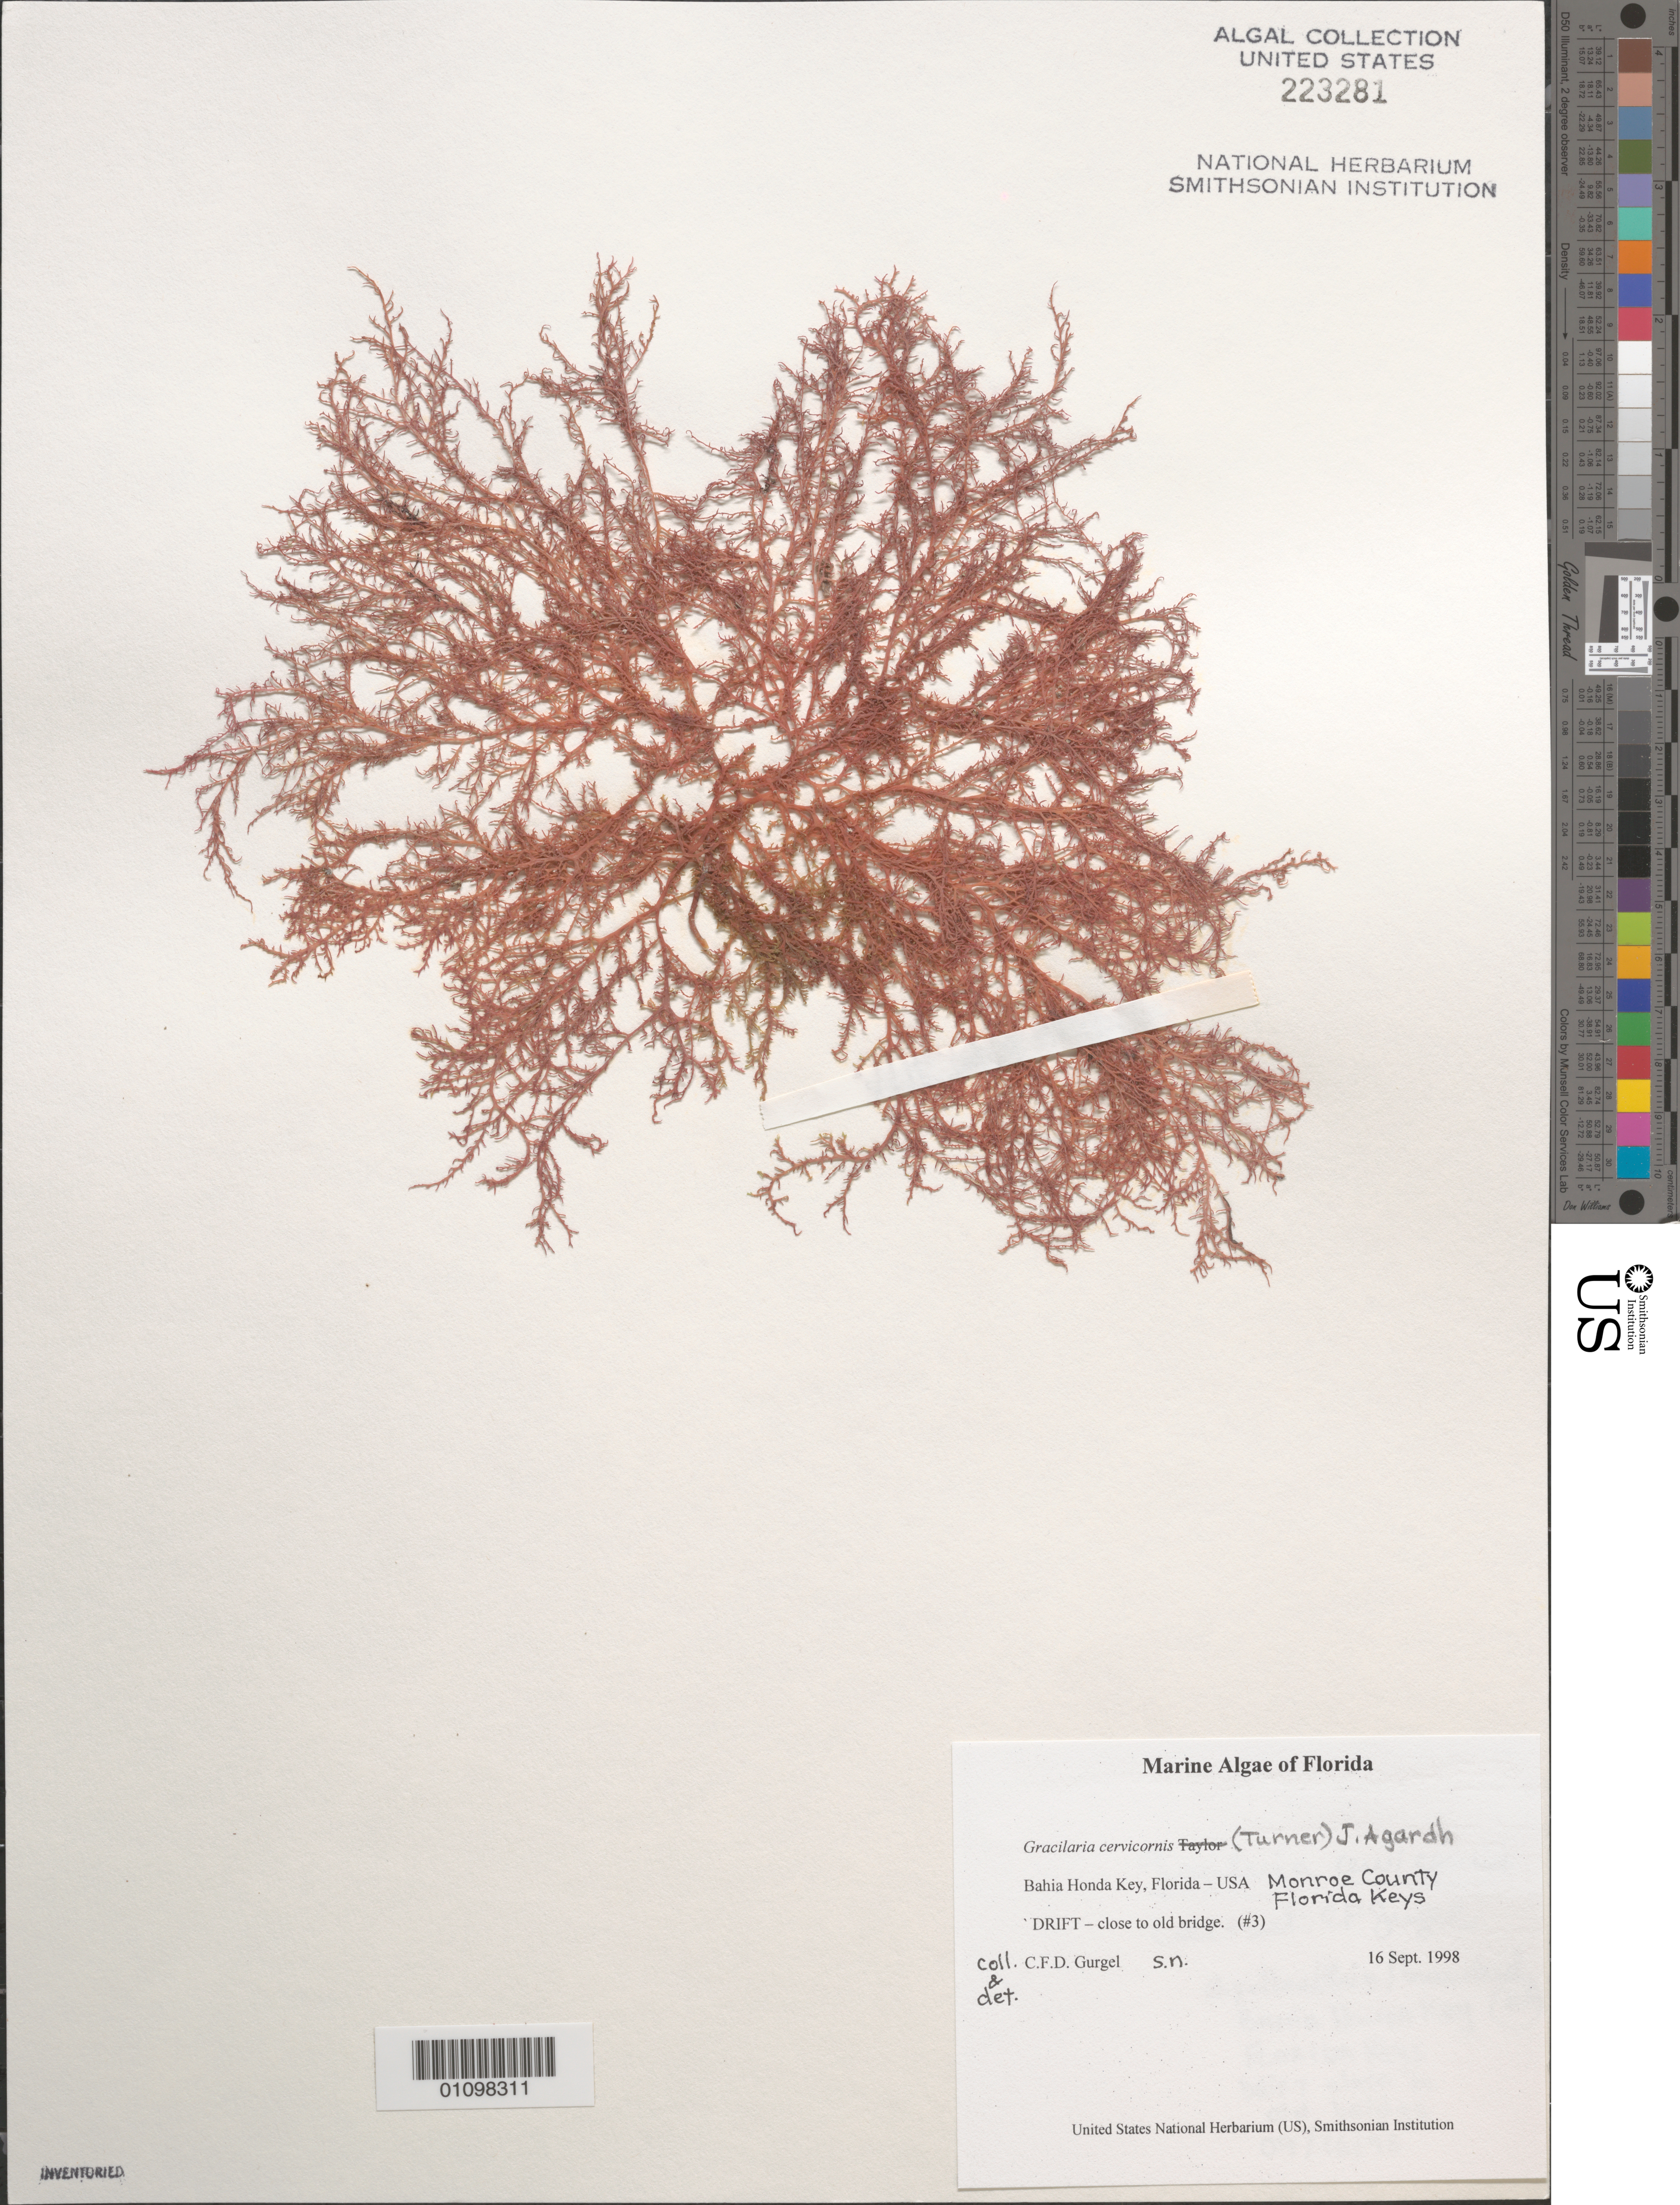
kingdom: Plantae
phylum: Rhodophyta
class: Florideophyceae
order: Gracilariales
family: Gracilariaceae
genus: Gracilaria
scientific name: Gracilaria cervicornis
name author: (Turner) J. Agardh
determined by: Gurgel, C. F. D.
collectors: C. Gurgel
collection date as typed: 16 Sep 1998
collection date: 1998-09-16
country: United States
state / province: Florida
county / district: Monroe County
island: Bahia Honda Key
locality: Drift-close to old bridge (#3)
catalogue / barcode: US 223281